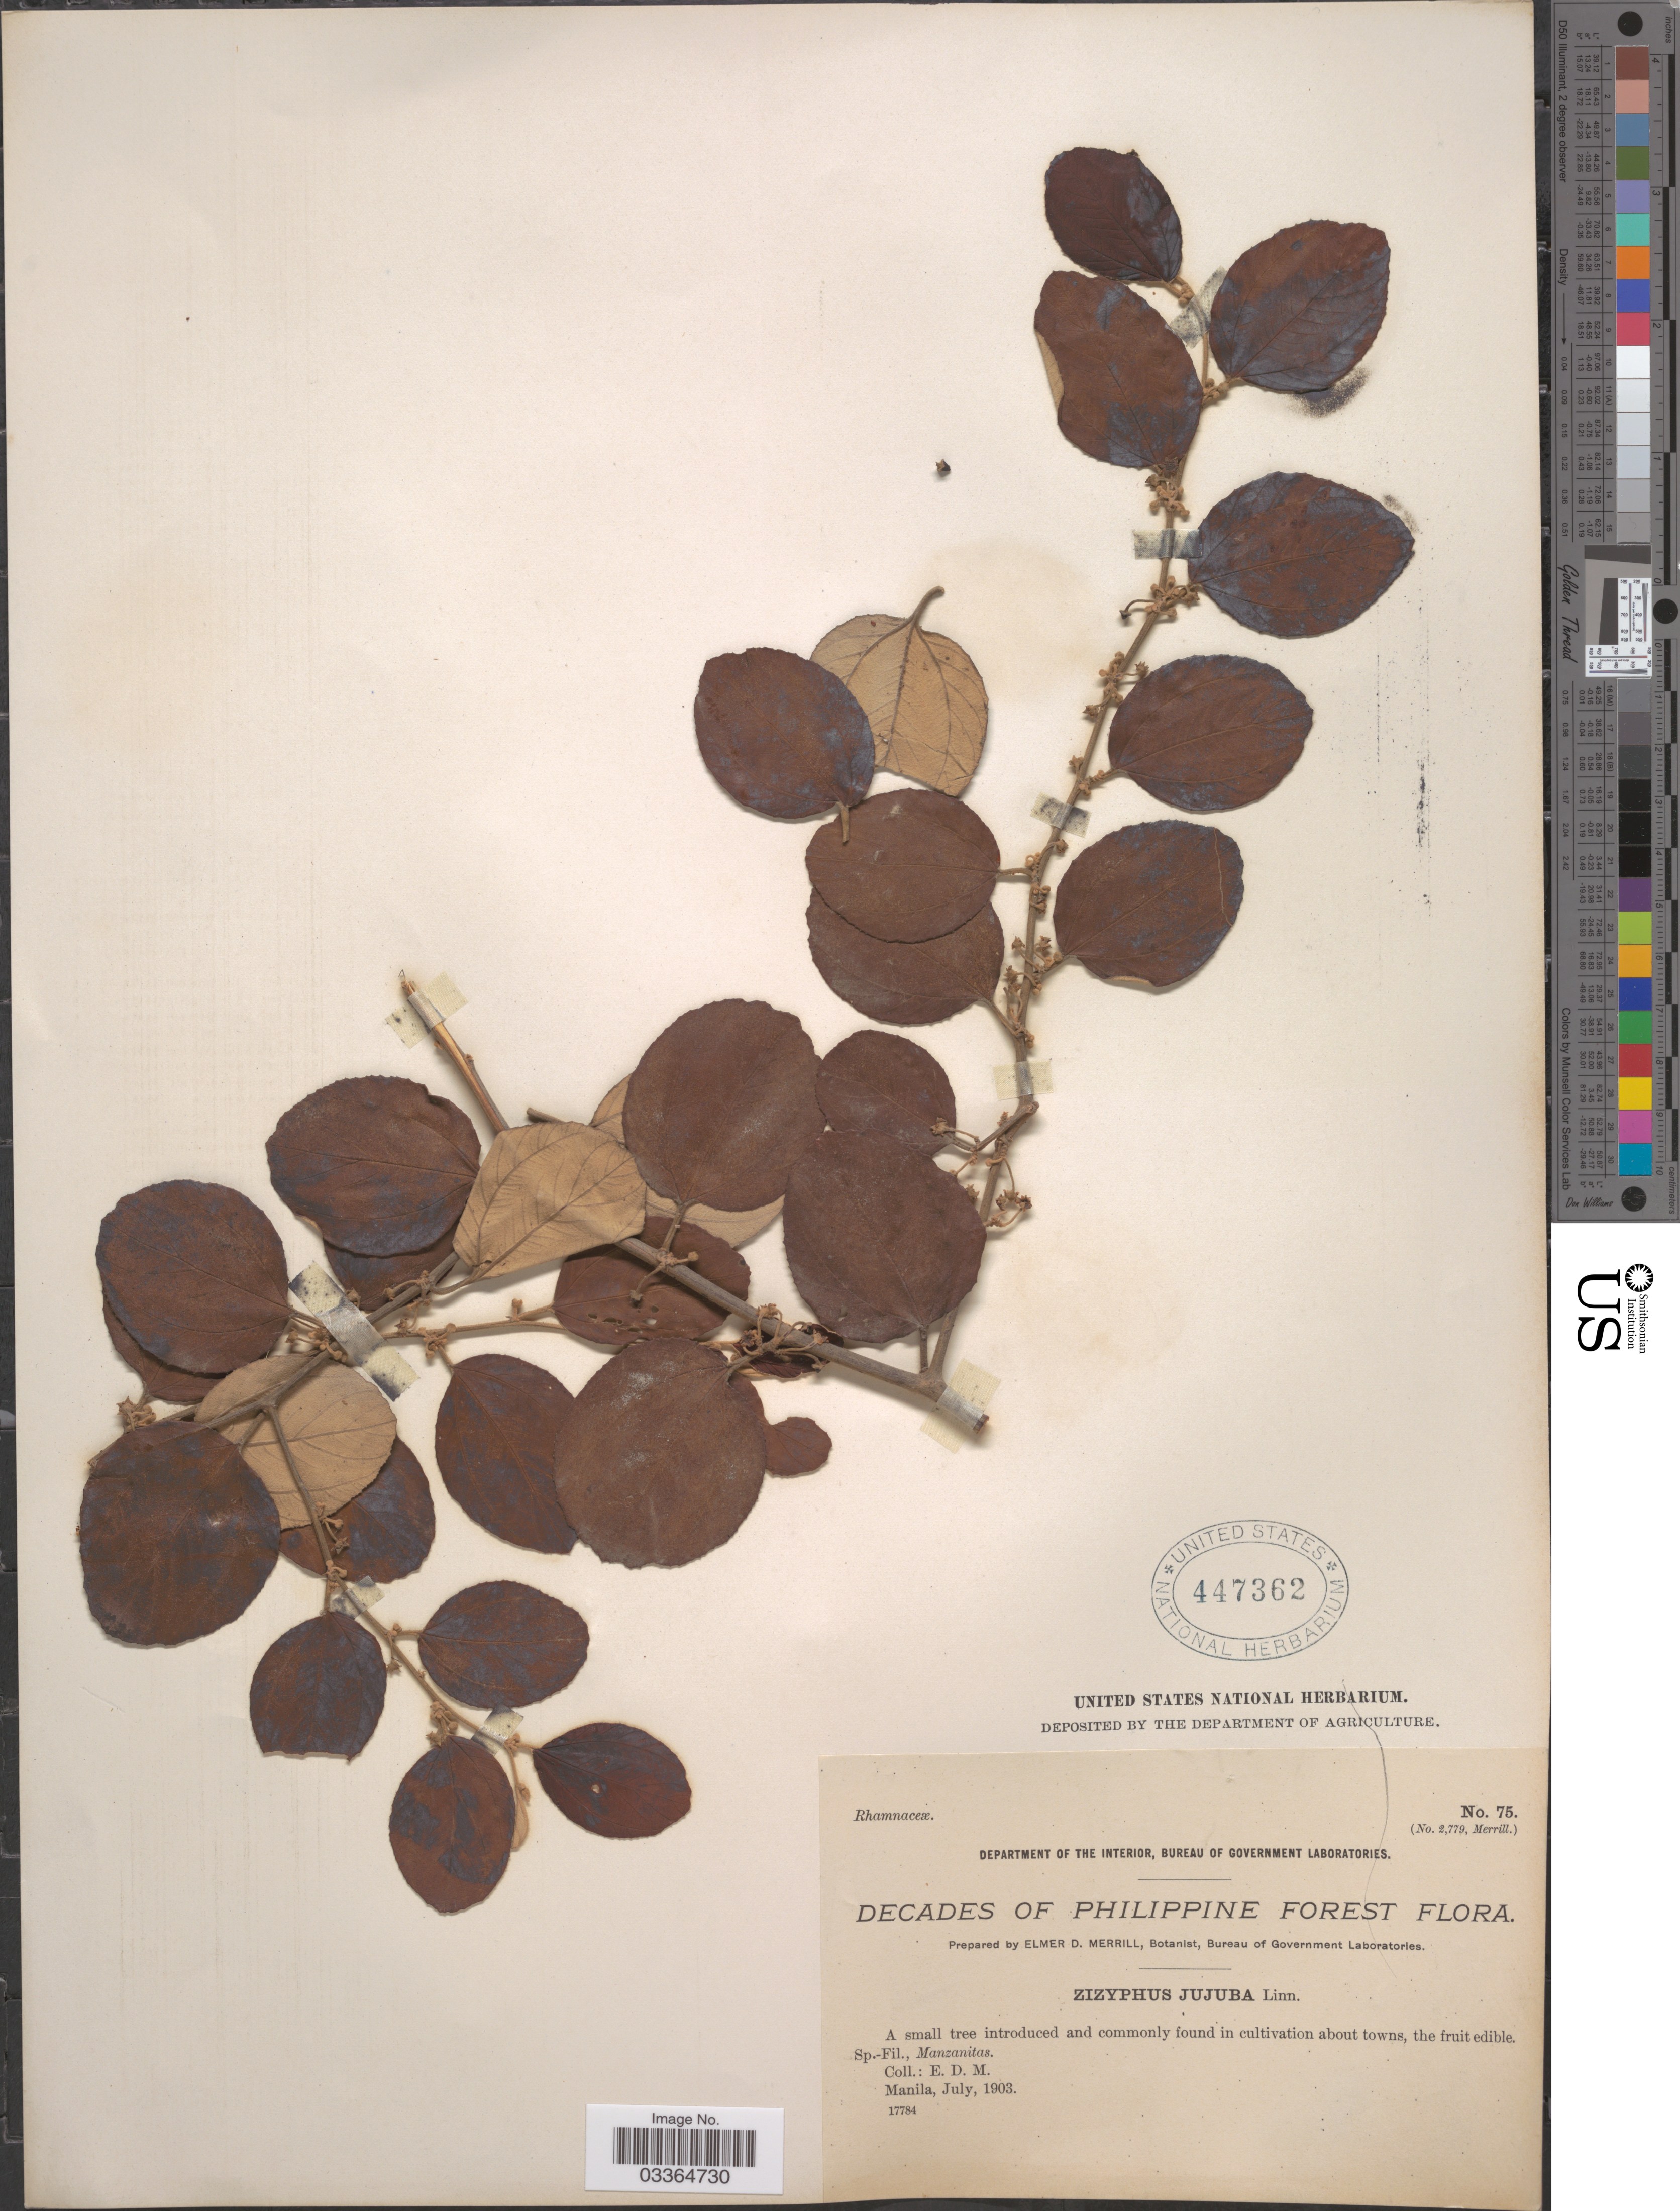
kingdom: Plantae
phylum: Tracheophyta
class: Magnoliopsida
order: Rosales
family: Rhamnaceae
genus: Ziziphus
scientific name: Ziziphus jujuba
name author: Mill.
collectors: E. D. Merrill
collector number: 75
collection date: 1903-07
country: Philippines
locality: Manila.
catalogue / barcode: US 447362